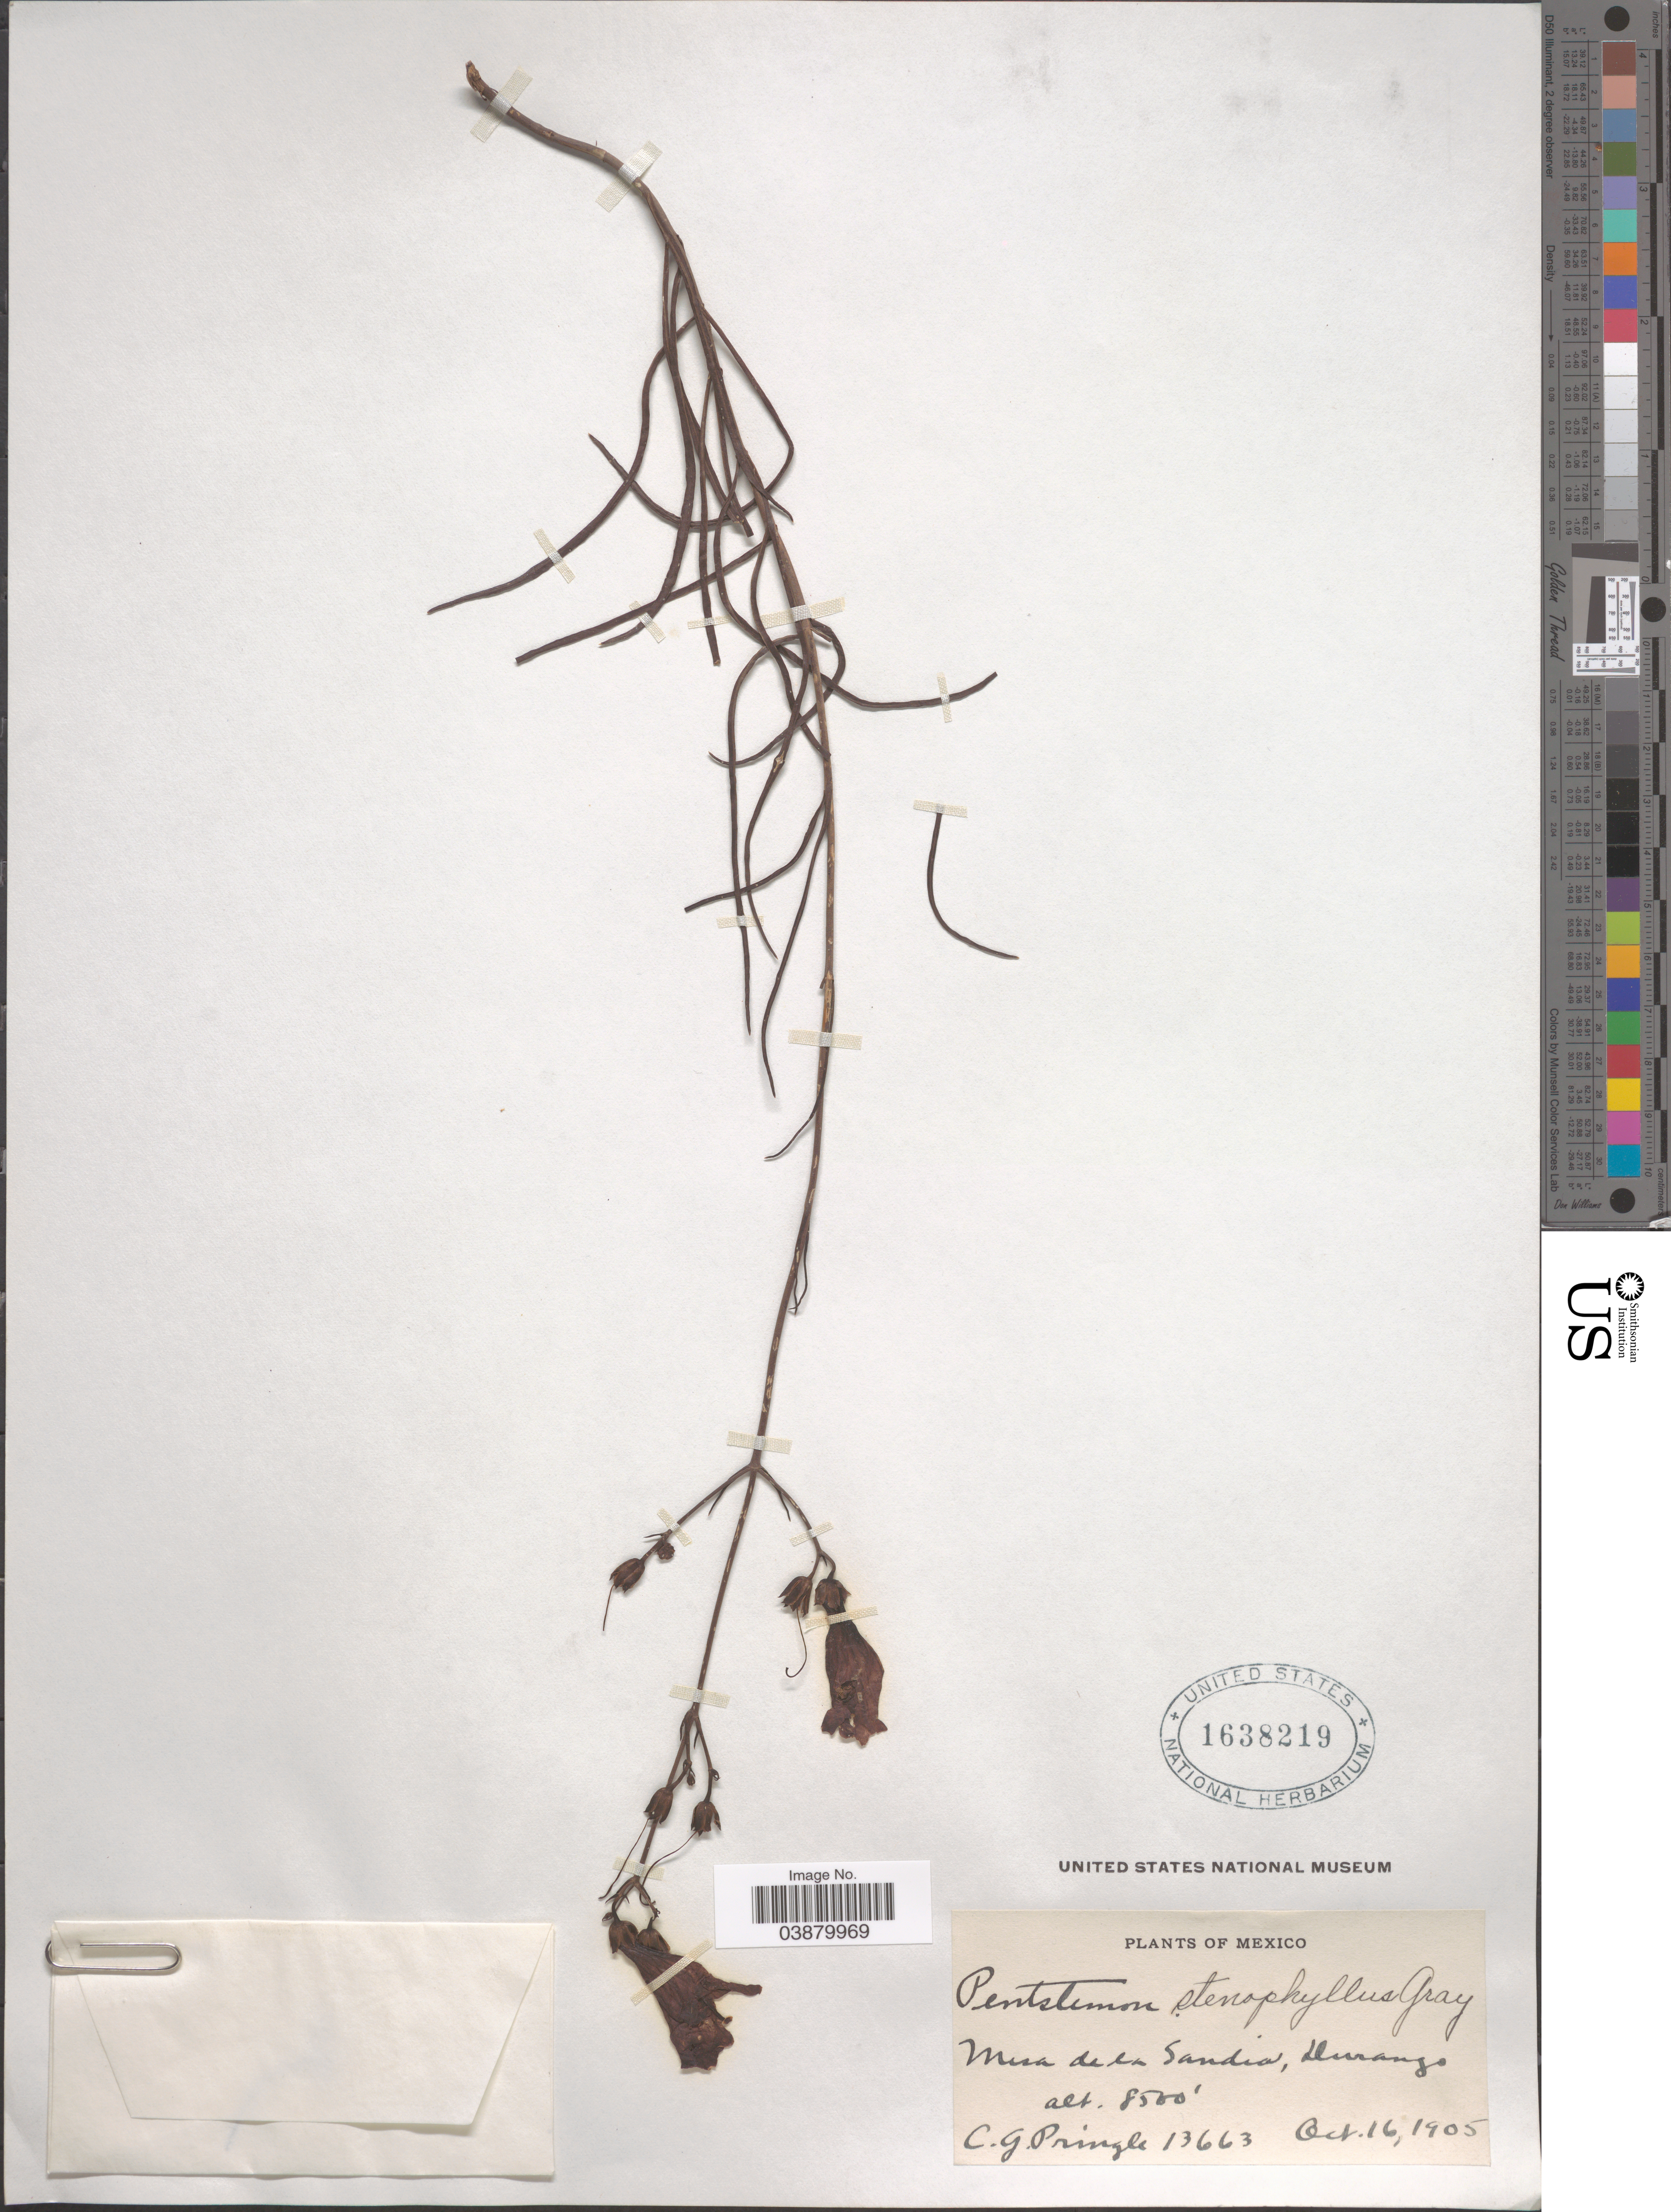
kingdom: Plantae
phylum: Tracheophyta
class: Magnoliopsida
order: Lamiales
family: Plantaginaceae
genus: Penstemon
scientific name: Penstemon stenophyllus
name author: A. Gray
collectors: C. G. Pringle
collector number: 13663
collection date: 1905-10-16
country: Mexico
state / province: Durango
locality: Mesa de la Sandia.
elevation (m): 2591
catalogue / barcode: US 1638219